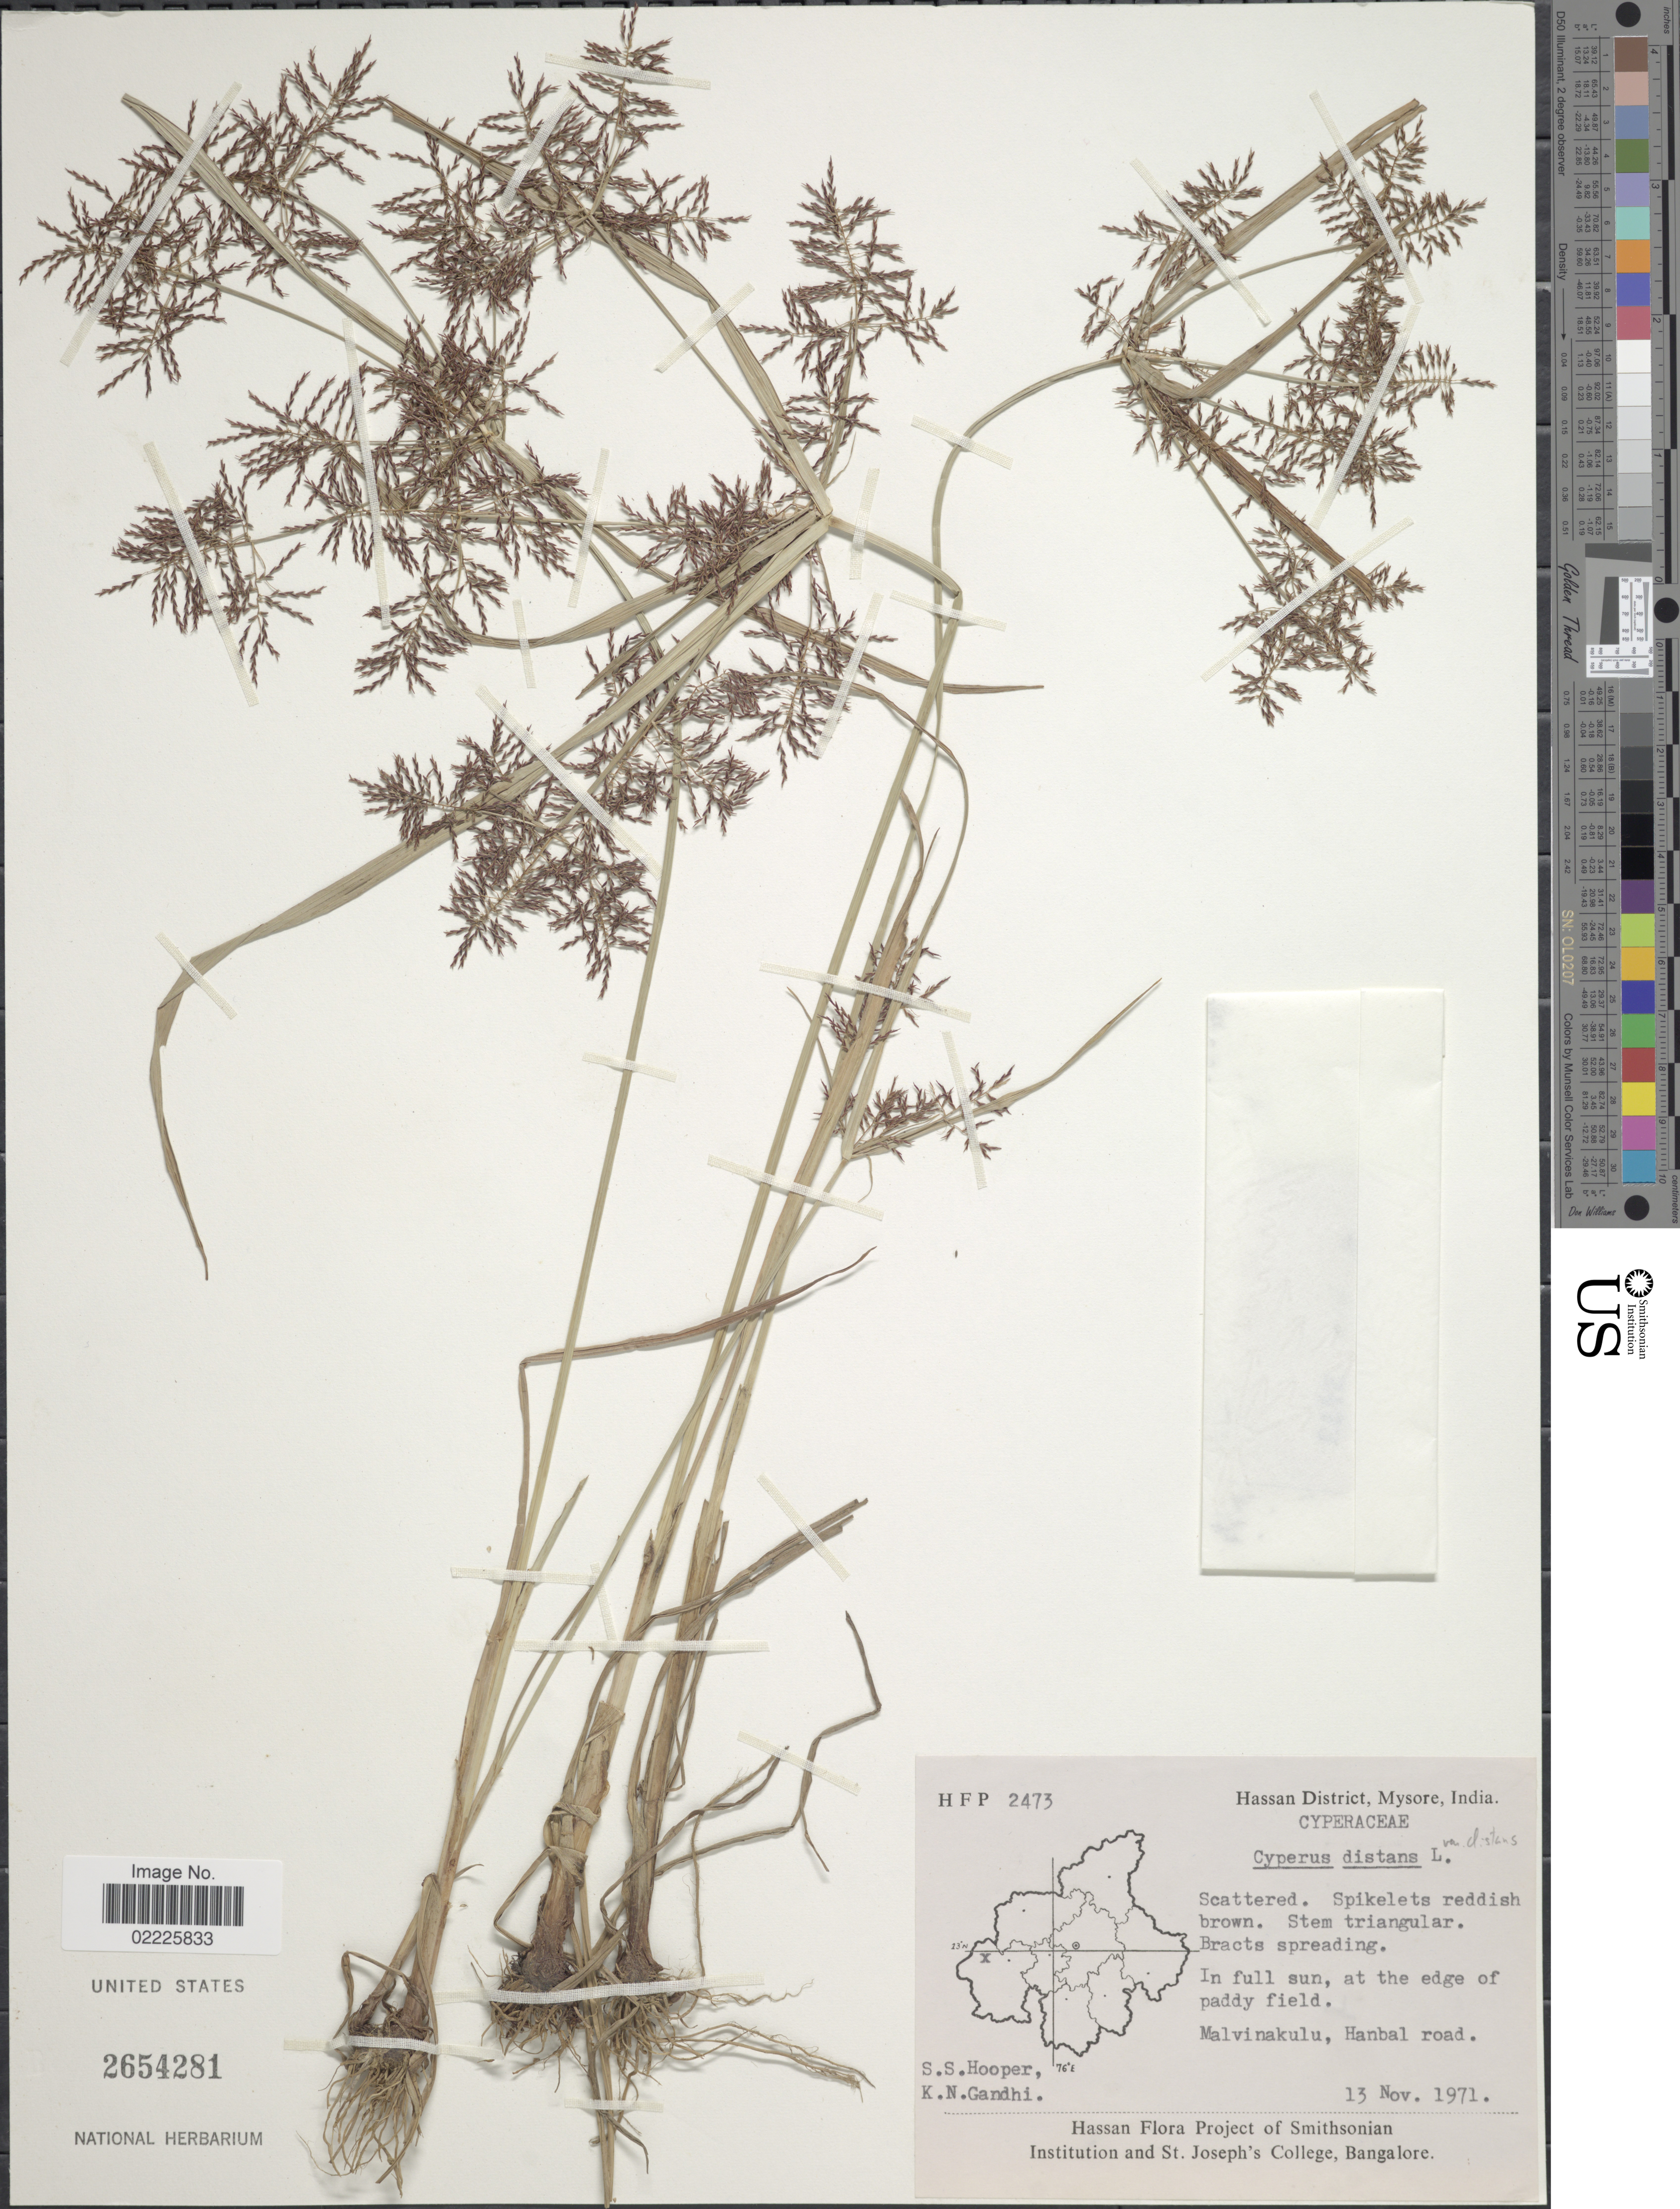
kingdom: Plantae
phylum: Tracheophyta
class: Liliopsida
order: Poales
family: Cyperaceae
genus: Cyperus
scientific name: Cyperus distans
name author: L. f.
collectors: S. S. Hooper & K. N. Gandhi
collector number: HF 2473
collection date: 1971-11-13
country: India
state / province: Karnataka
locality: Hassan District, Mysore, Malvinkulu, Hanbal road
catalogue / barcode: US 2654281